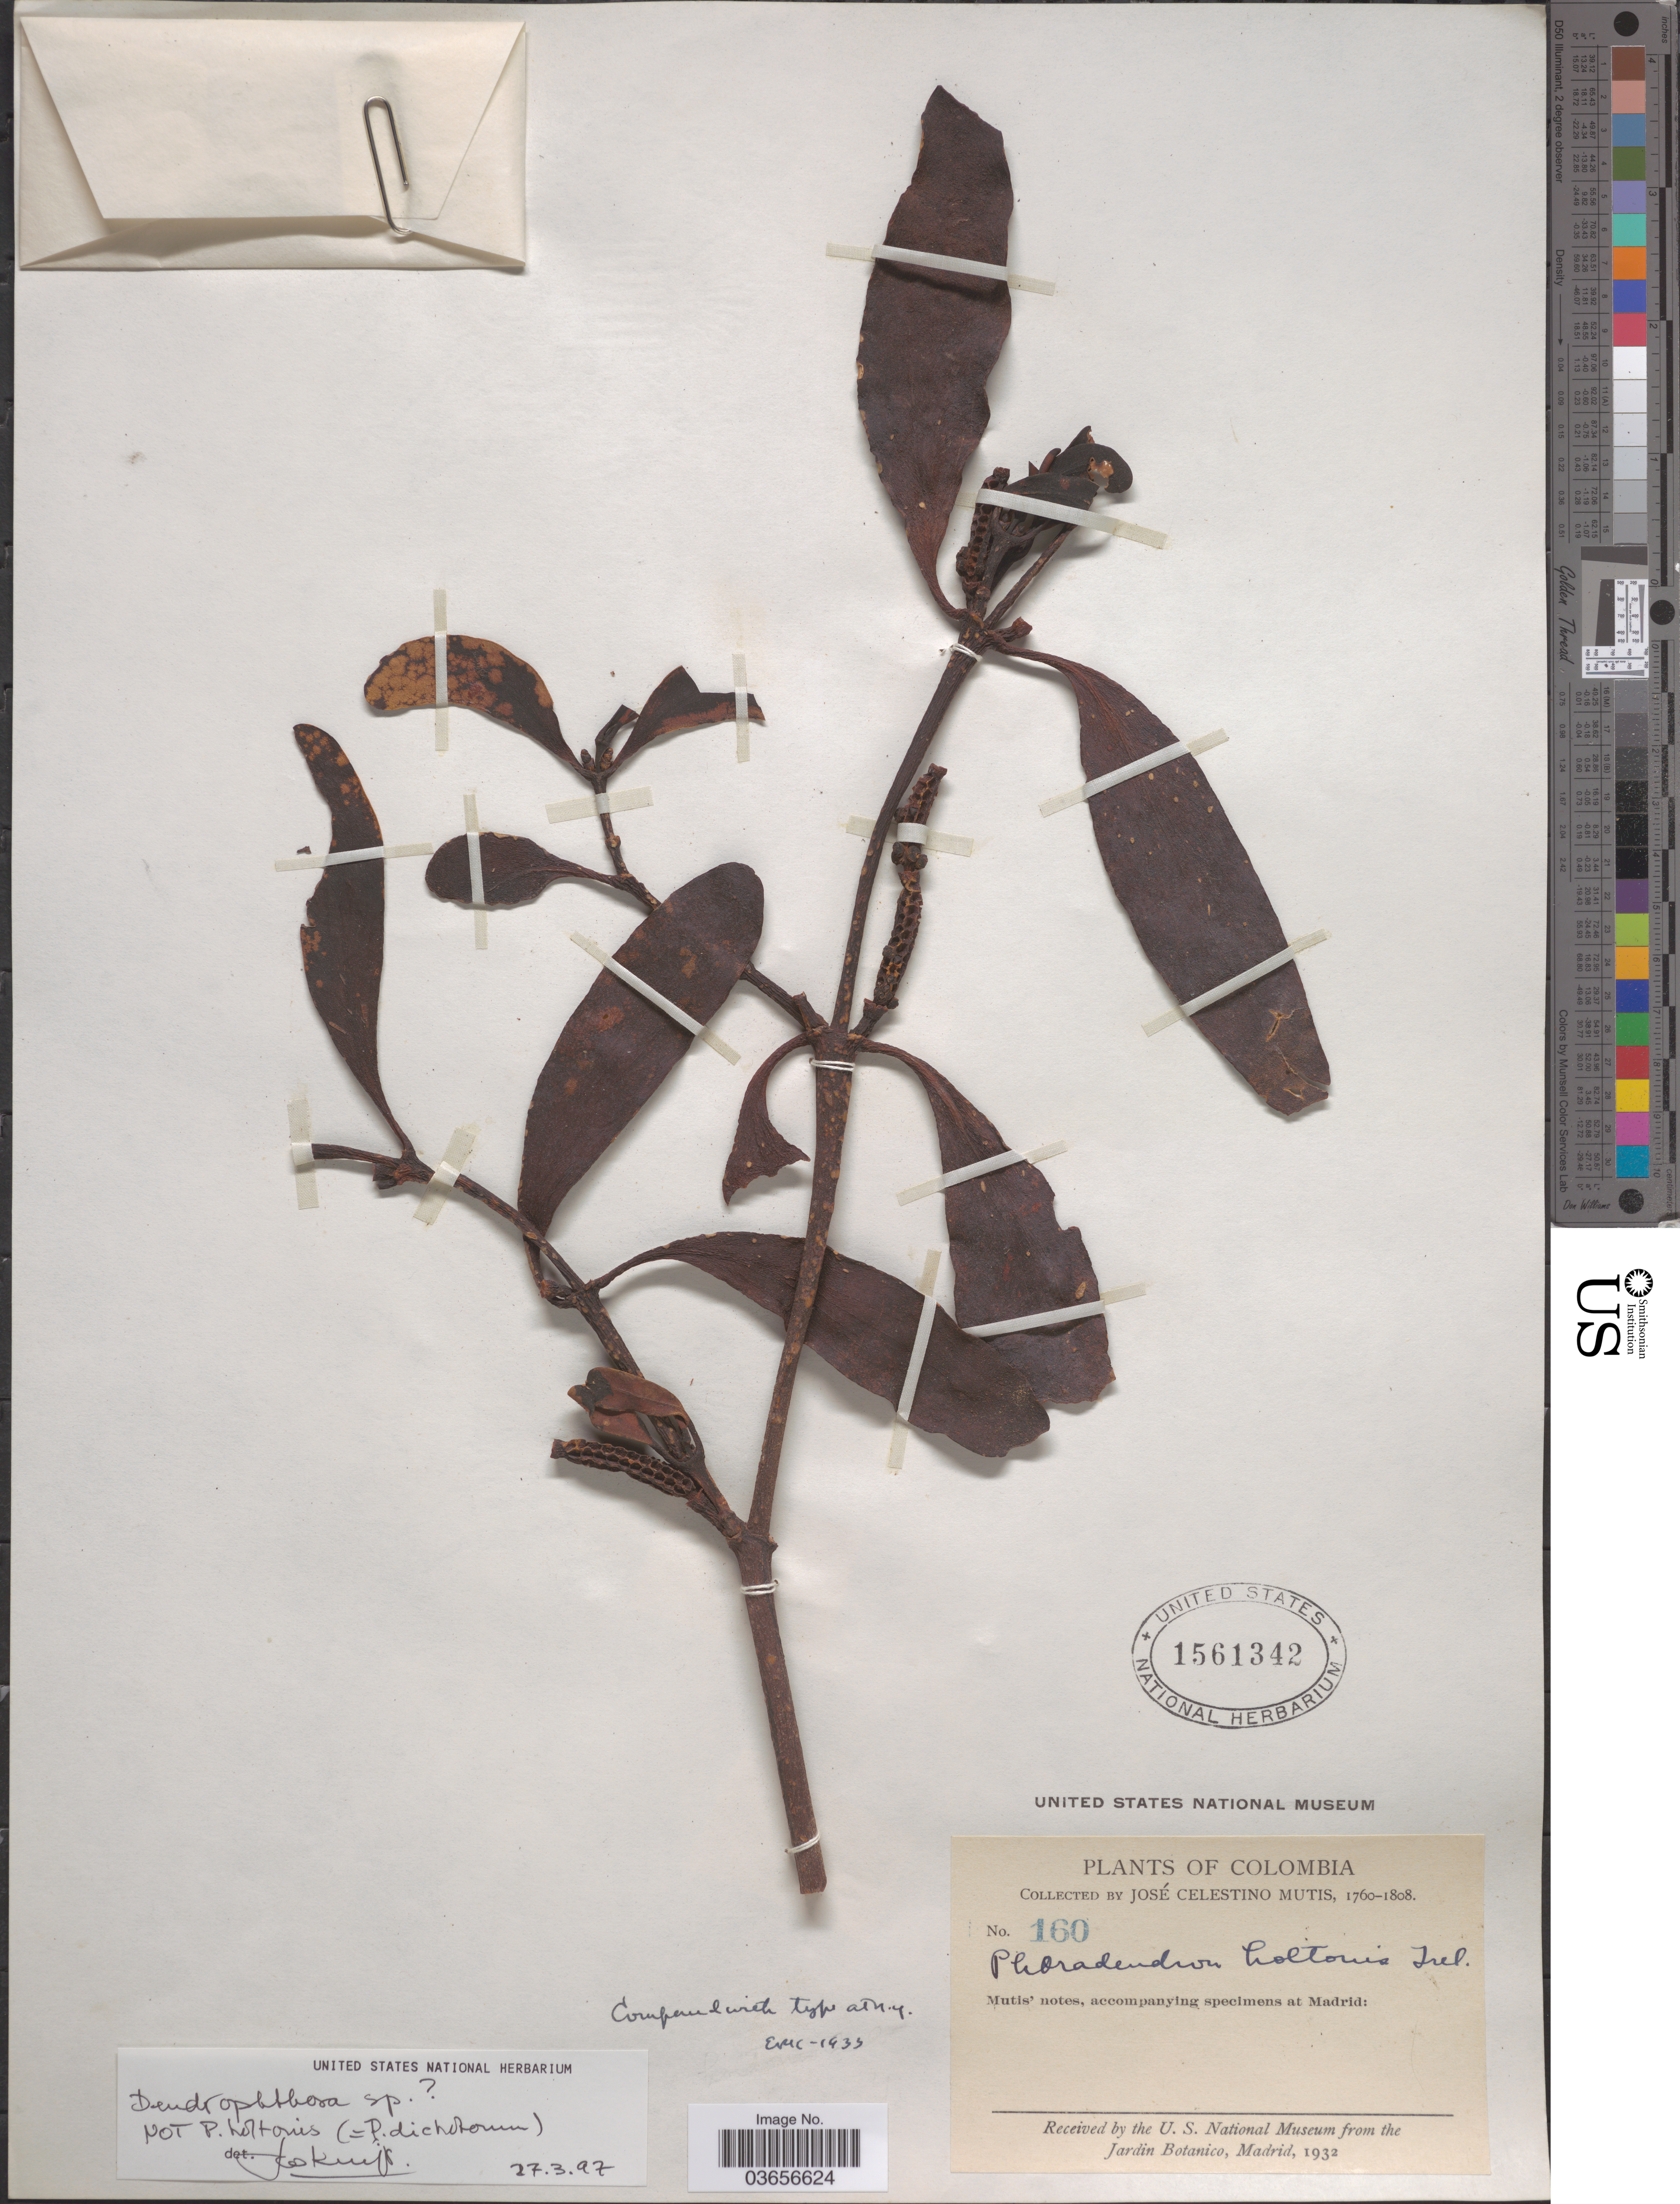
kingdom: Plantae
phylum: Tracheophyta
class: Magnoliopsida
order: Santalales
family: Viscaceae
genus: Dendrophthora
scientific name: Dendrophthora sp.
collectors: J. C. B. Mutis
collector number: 160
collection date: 1760/1808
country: Colombia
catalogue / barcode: US 1561342